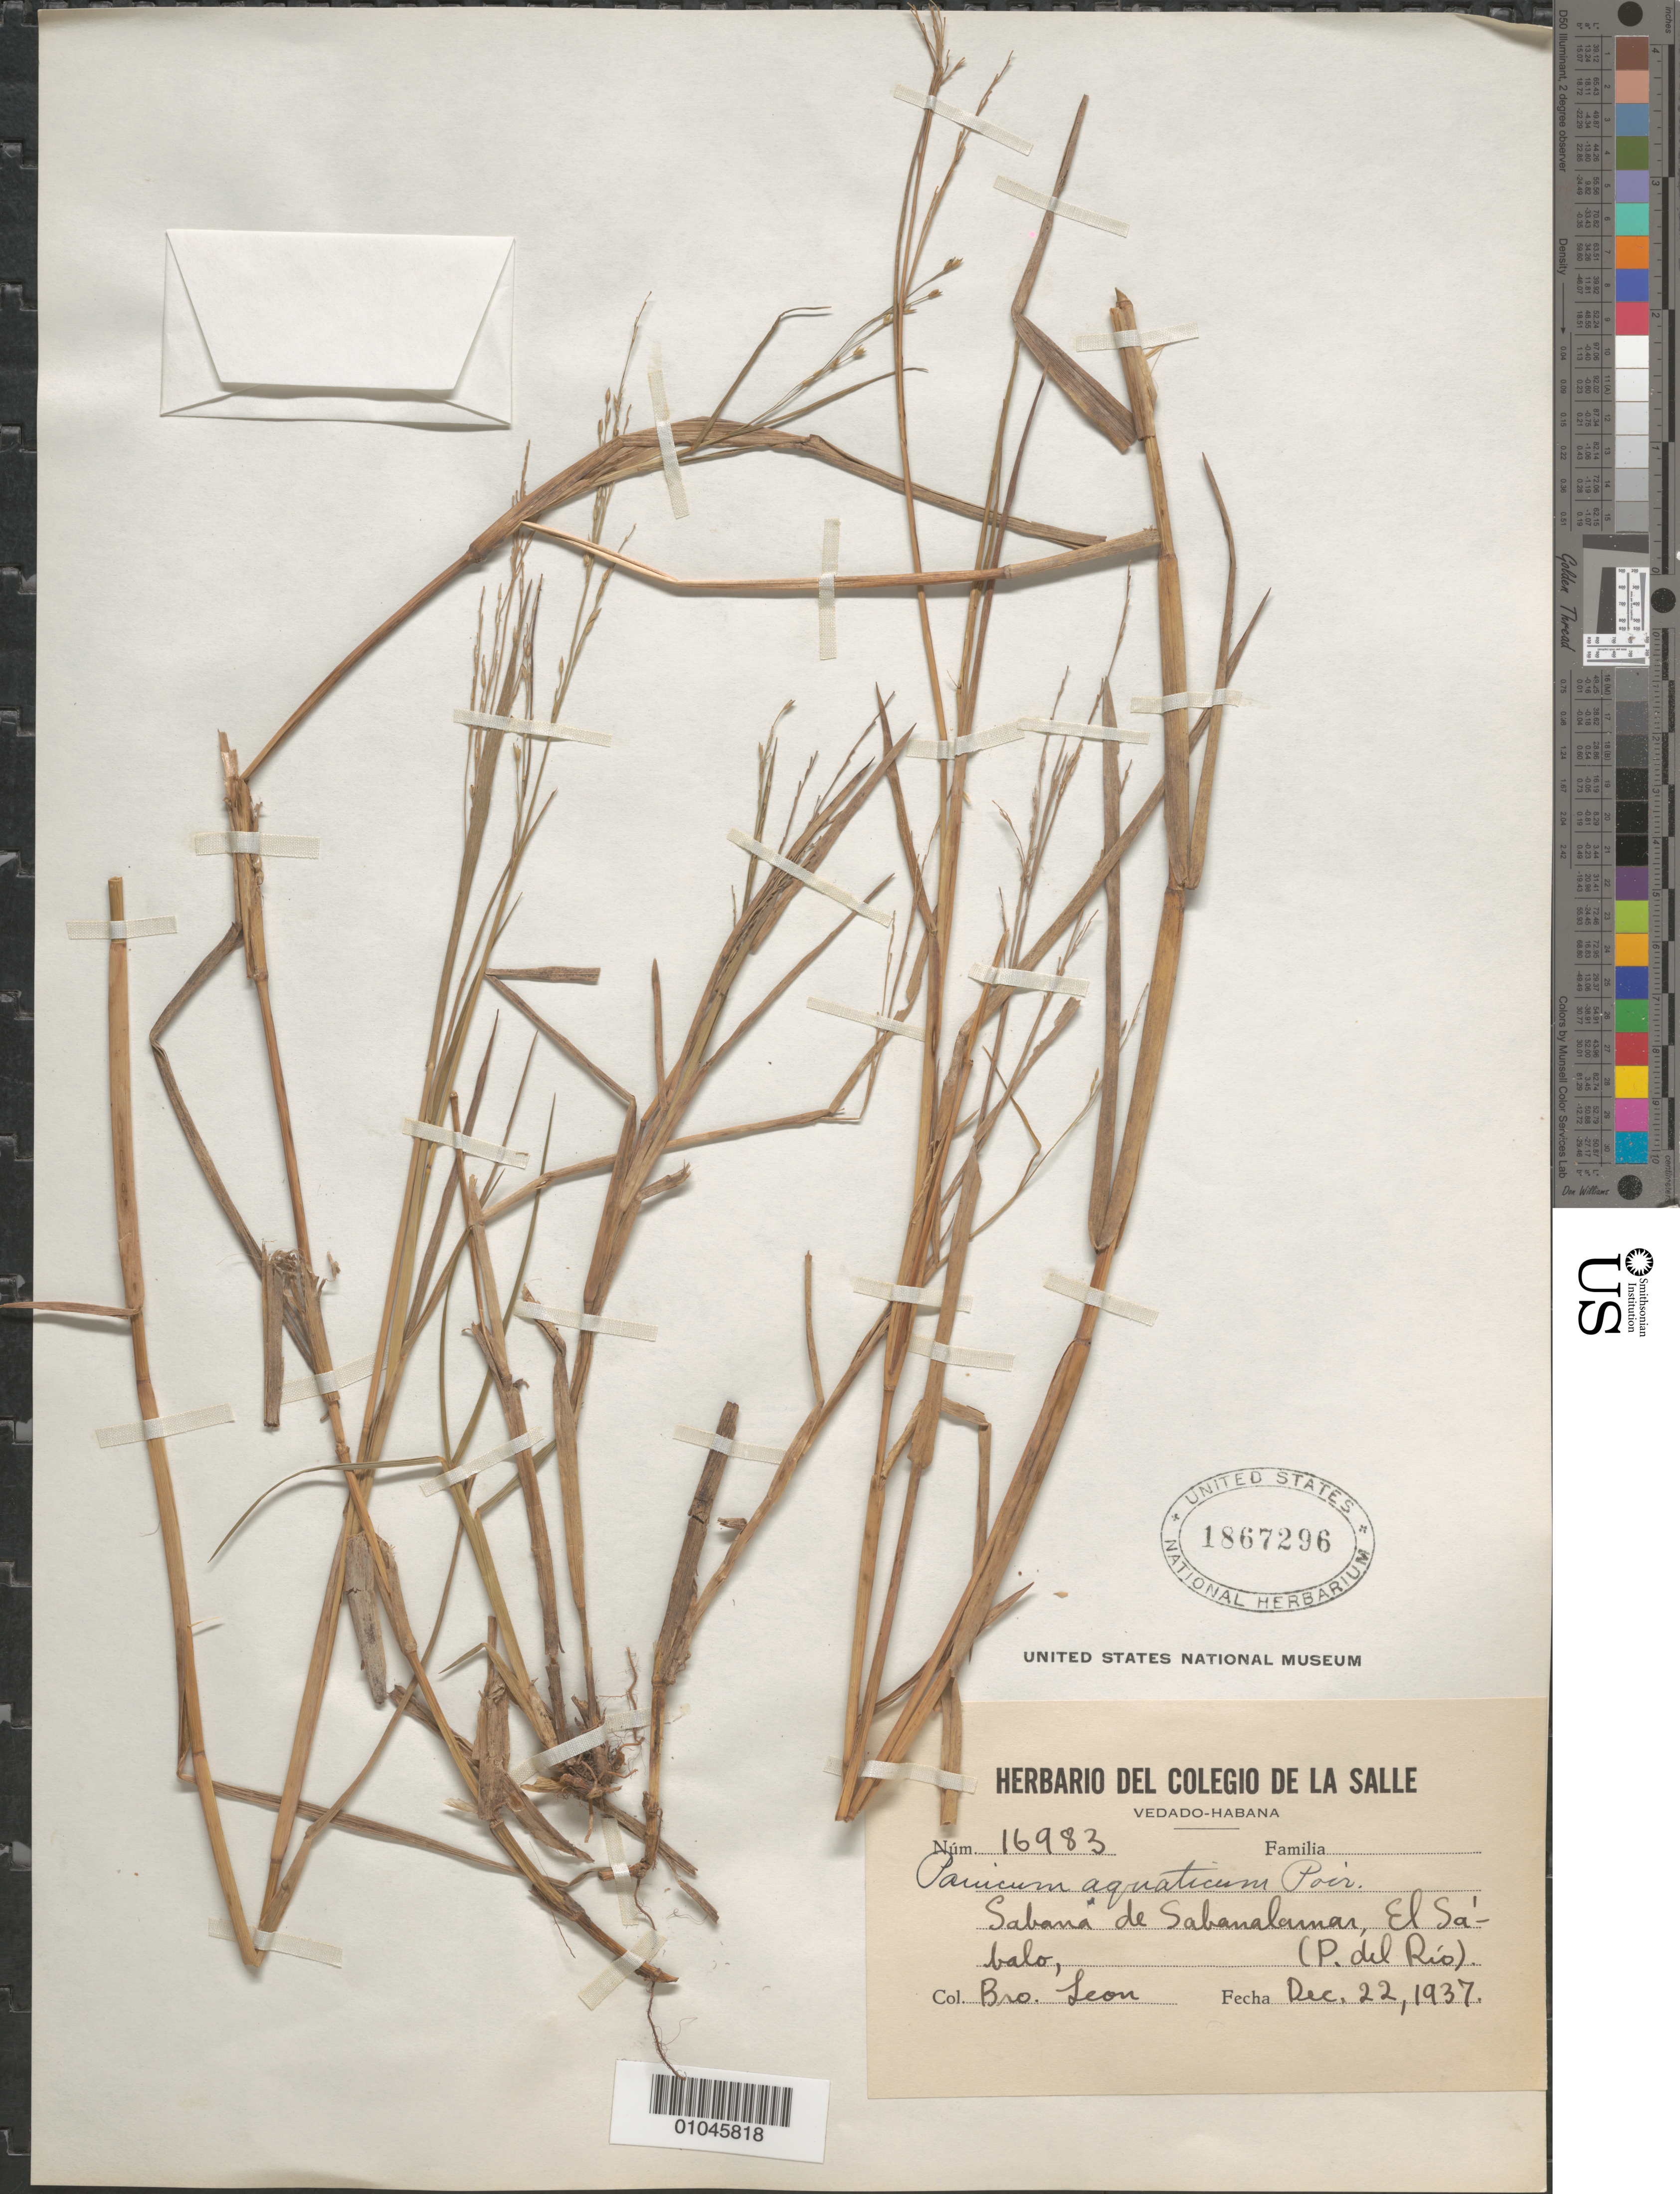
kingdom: Plantae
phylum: Tracheophyta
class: Liliopsida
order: Poales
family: Poaceae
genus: Panicum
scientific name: Panicum aquaticum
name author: Poir.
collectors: Bro. León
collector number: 16983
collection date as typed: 22 Dec 1937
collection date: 1937-12-22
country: Cuba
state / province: La Habana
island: Cuba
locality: Sabana de Sabahalama, EL Sa'sabana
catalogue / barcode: US 1867296